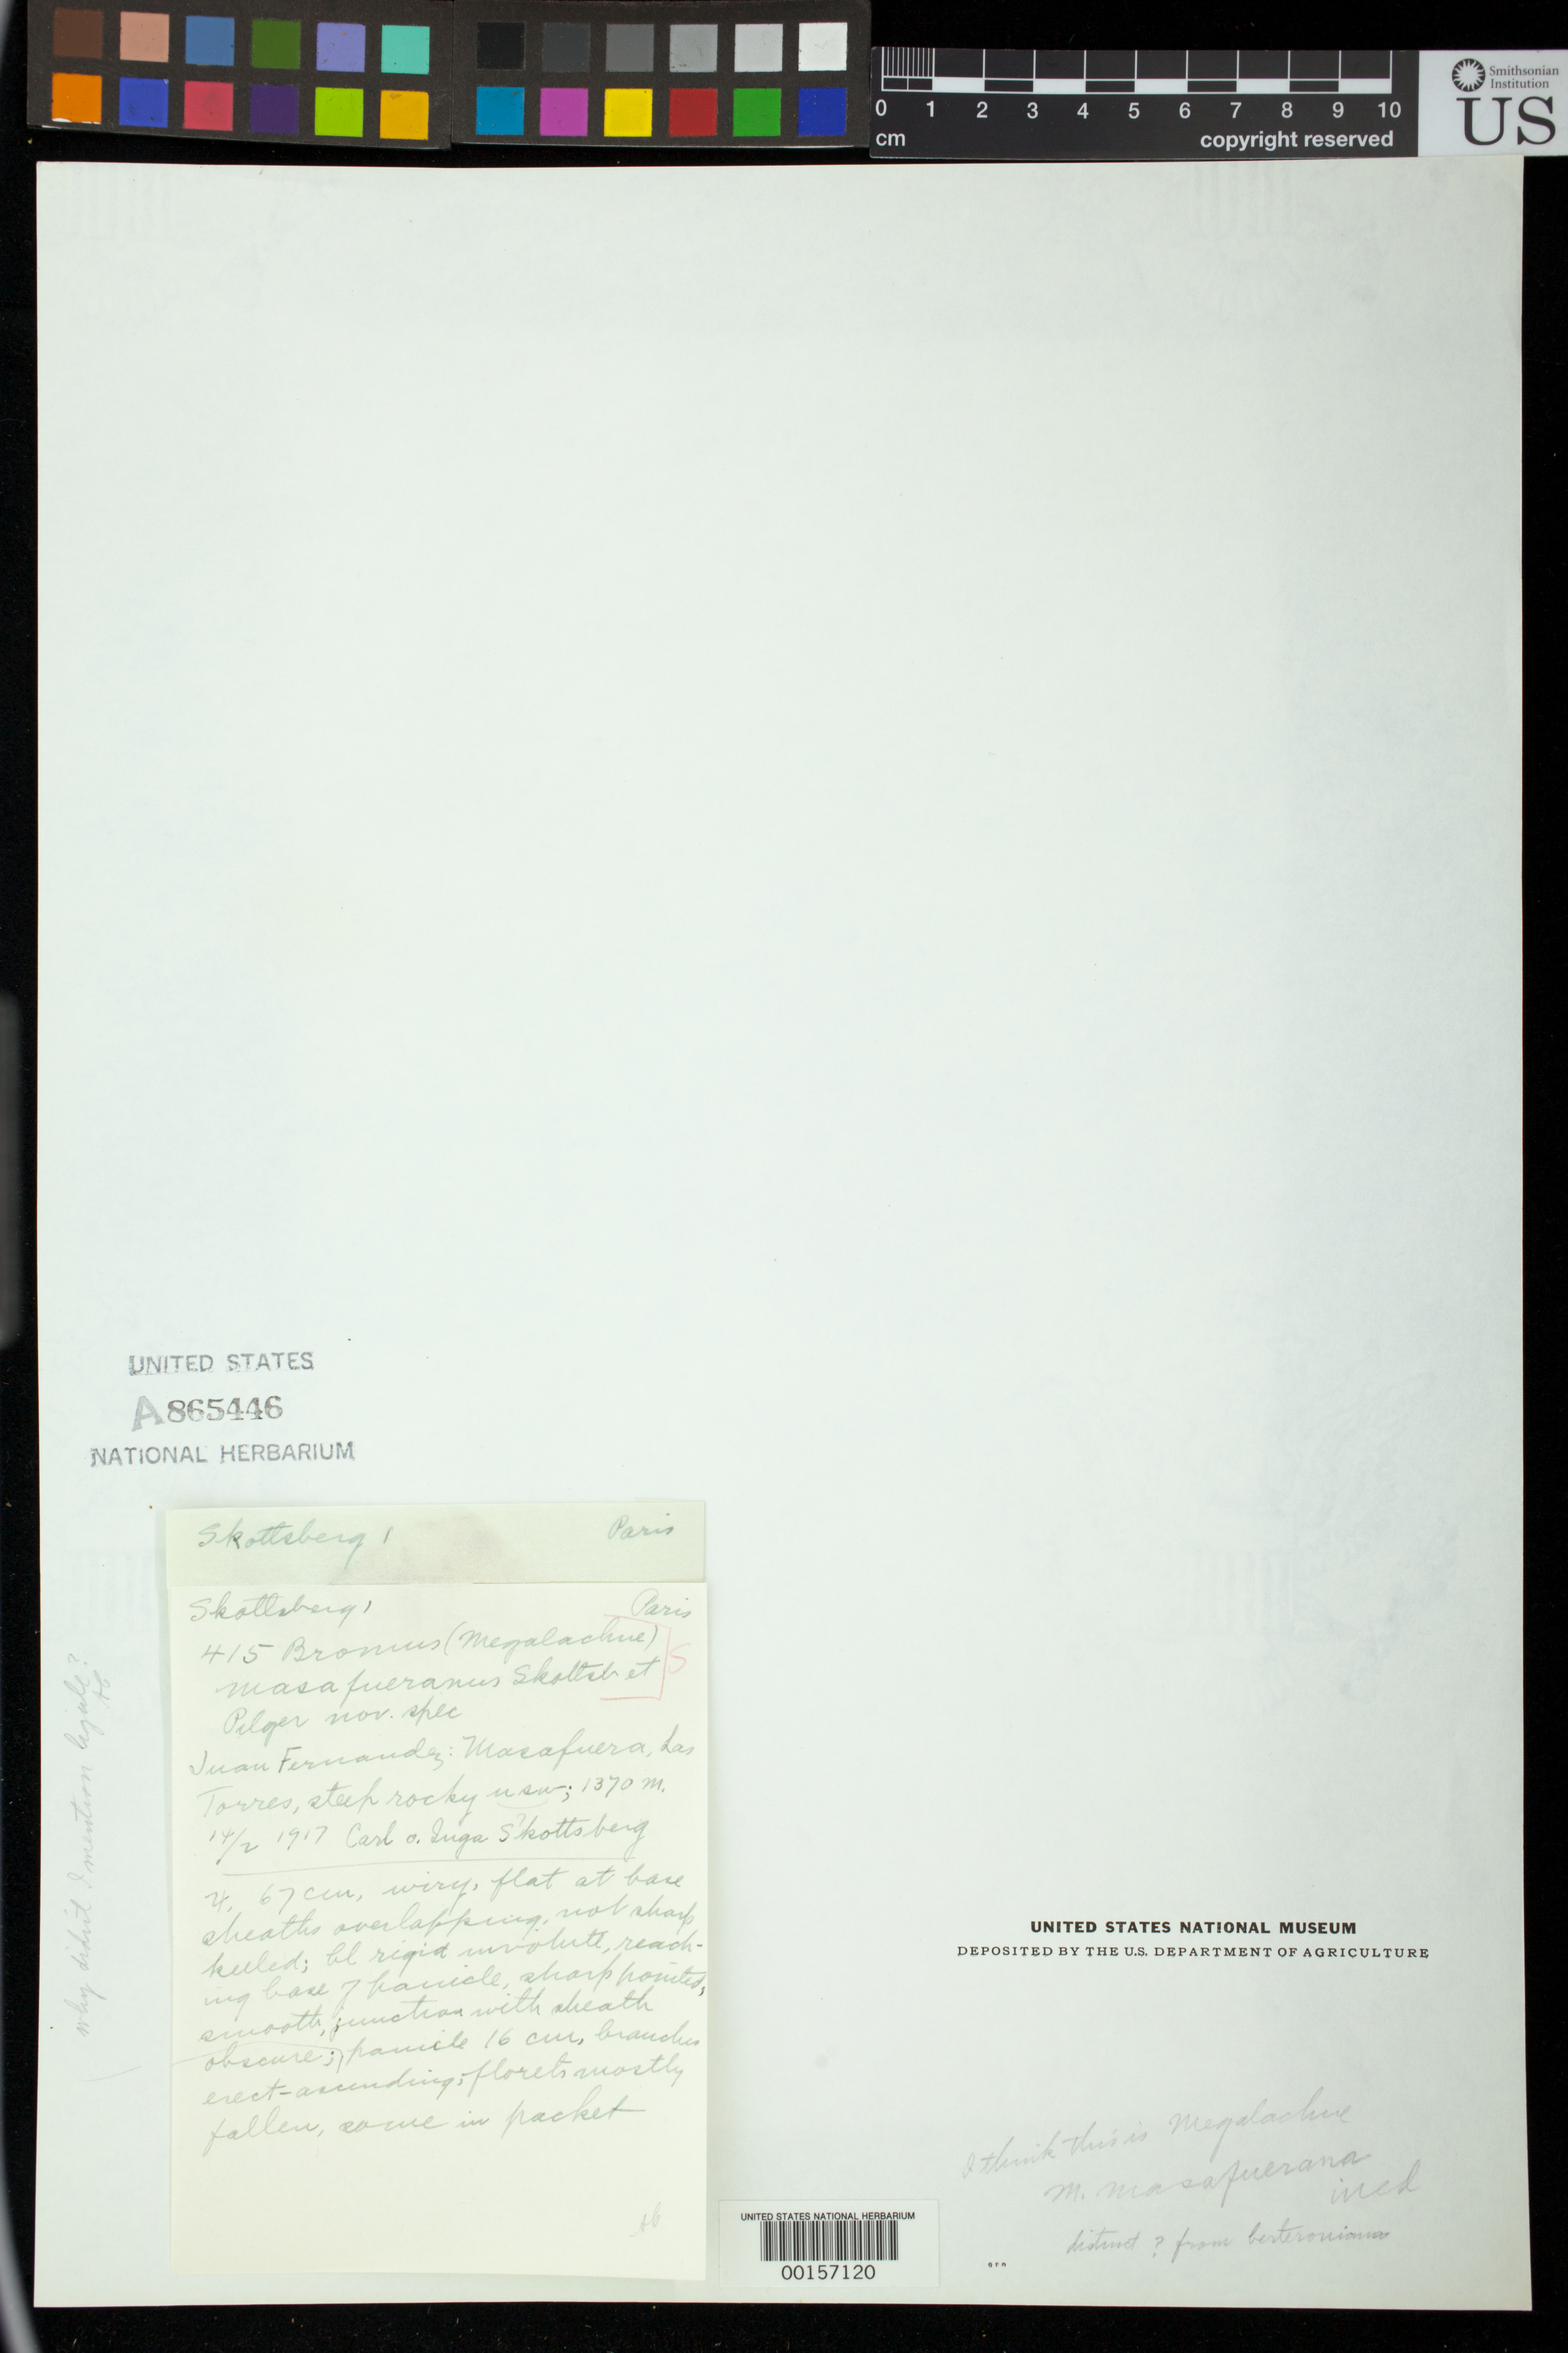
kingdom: Plantae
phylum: Tracheophyta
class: Liliopsida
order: Poales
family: Poaceae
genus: Bromus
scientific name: Bromus masafueranus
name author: Skottsb. & Pilg.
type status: Type Fragment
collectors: I. Skottsberg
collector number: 415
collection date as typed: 1917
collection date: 1917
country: Chile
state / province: Valparaíso (V)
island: Isla Más Afuera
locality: Hochland bei Las Torres.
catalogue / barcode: US 865446A